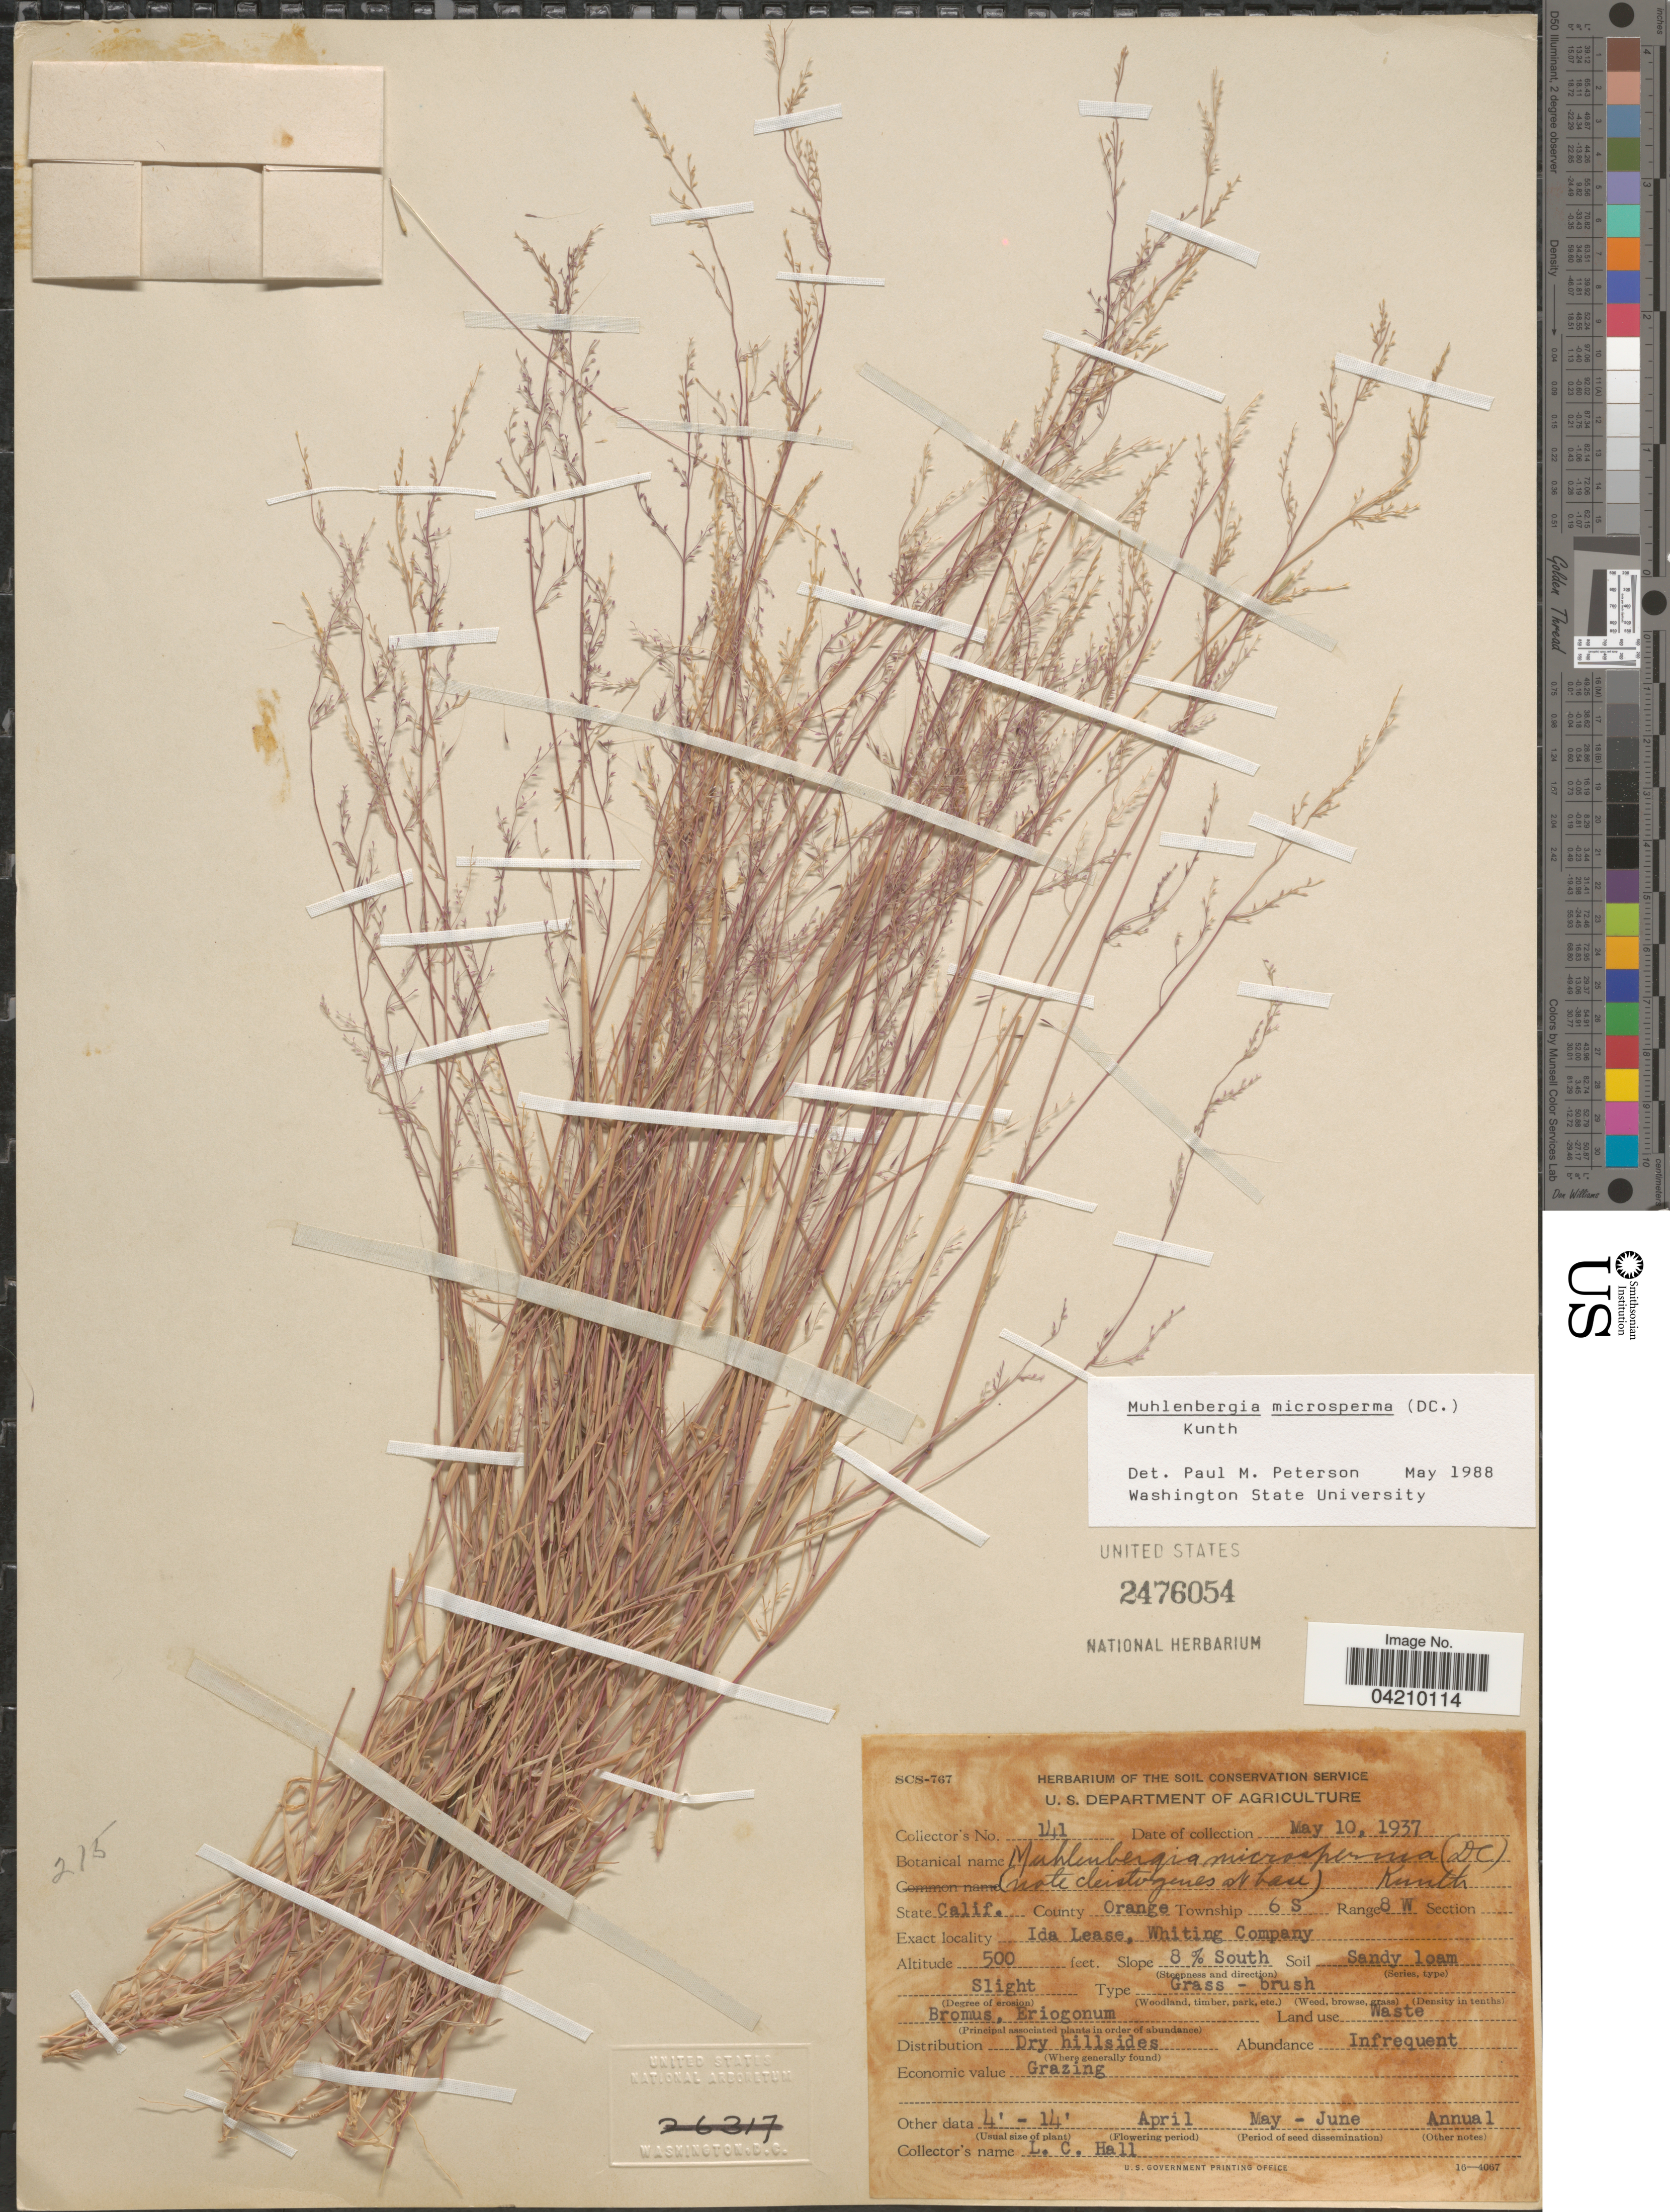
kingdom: Plantae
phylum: Tracheophyta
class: Liliopsida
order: Poales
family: Poaceae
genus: Muhlenbergia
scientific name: Muhlenbergia microsperma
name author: (DC.) Kunth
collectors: L. Hall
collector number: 141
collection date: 1937-05-10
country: United States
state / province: California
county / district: Orange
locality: County Orange. Township 6 S Range 8 W. Ida Lease, Whiting Company. Slope 8% South.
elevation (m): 152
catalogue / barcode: US 2476054